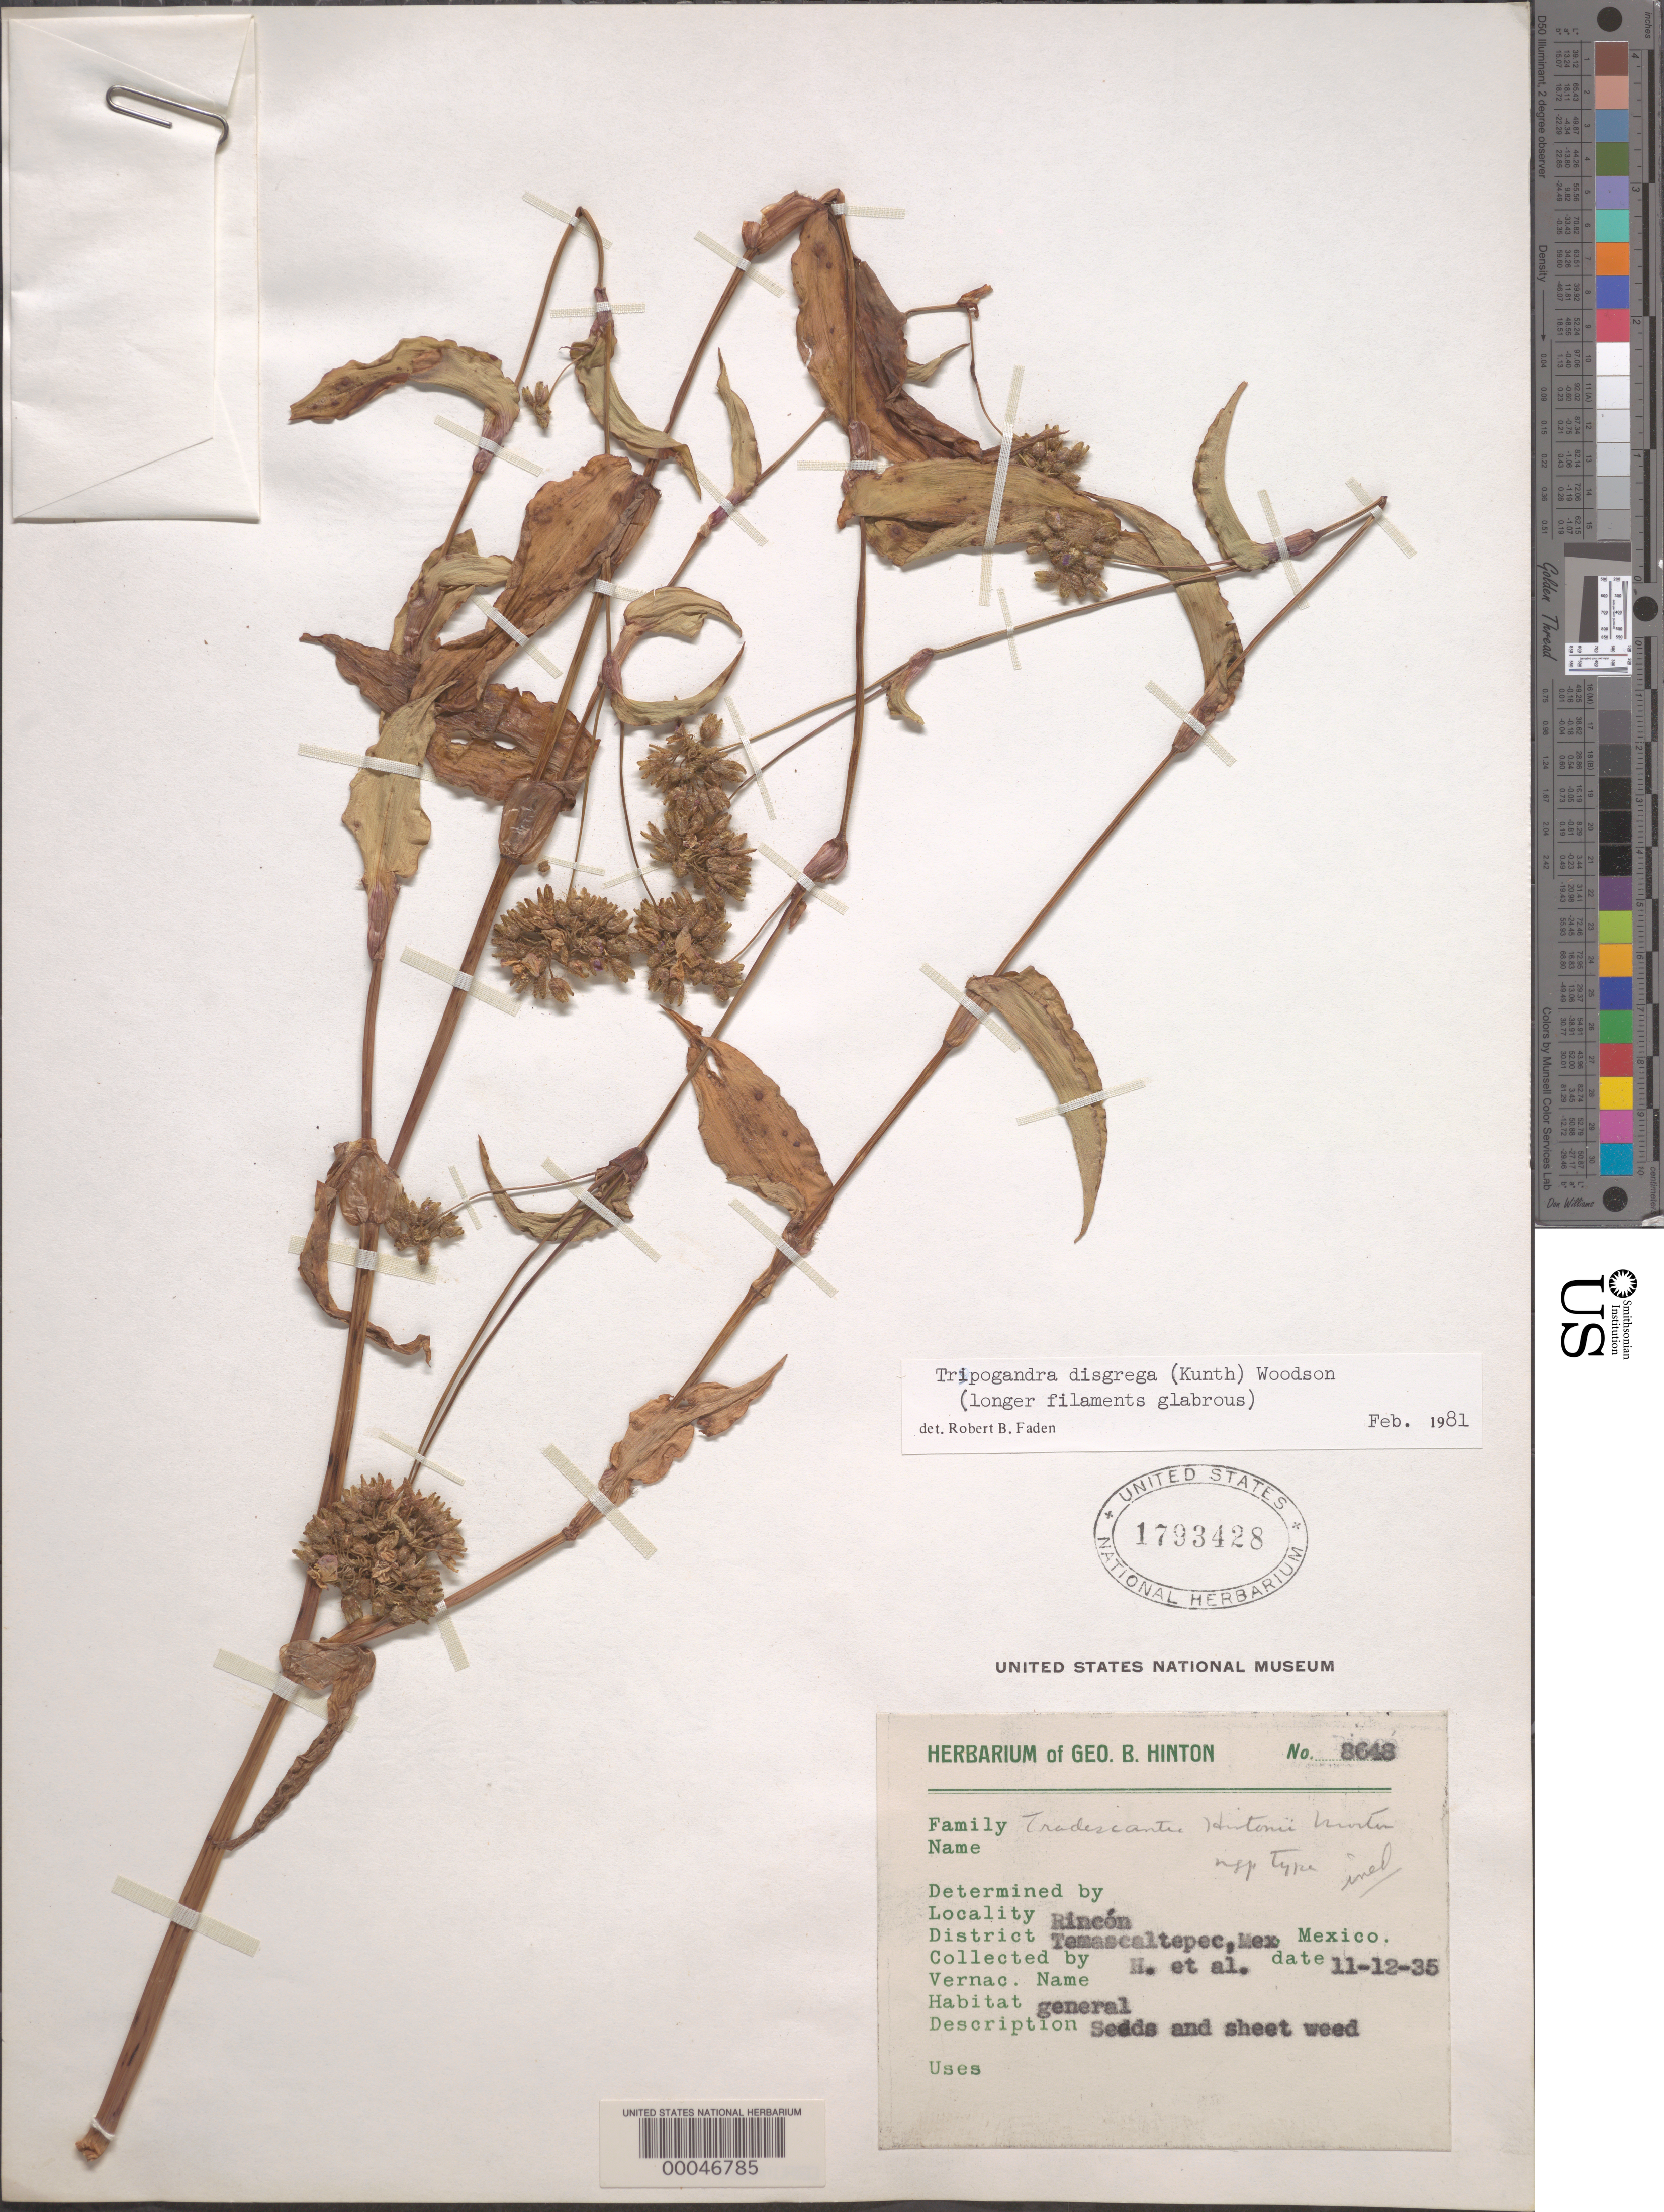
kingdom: Plantae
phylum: Tracheophyta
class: Liliopsida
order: Commelinales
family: Commelinaceae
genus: Tripogandra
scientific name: Tripogandra disgrega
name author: (Kunth) Woodson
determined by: Faden, Robert B., (US), Smithsonian Institution - National Museum of Natural History (UNITED STATES)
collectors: G. B. Hinton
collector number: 8648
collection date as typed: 11 Dec 1935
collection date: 1935-12-11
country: Mexico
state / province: México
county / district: Temascaltepec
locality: Rincon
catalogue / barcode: US 1793428